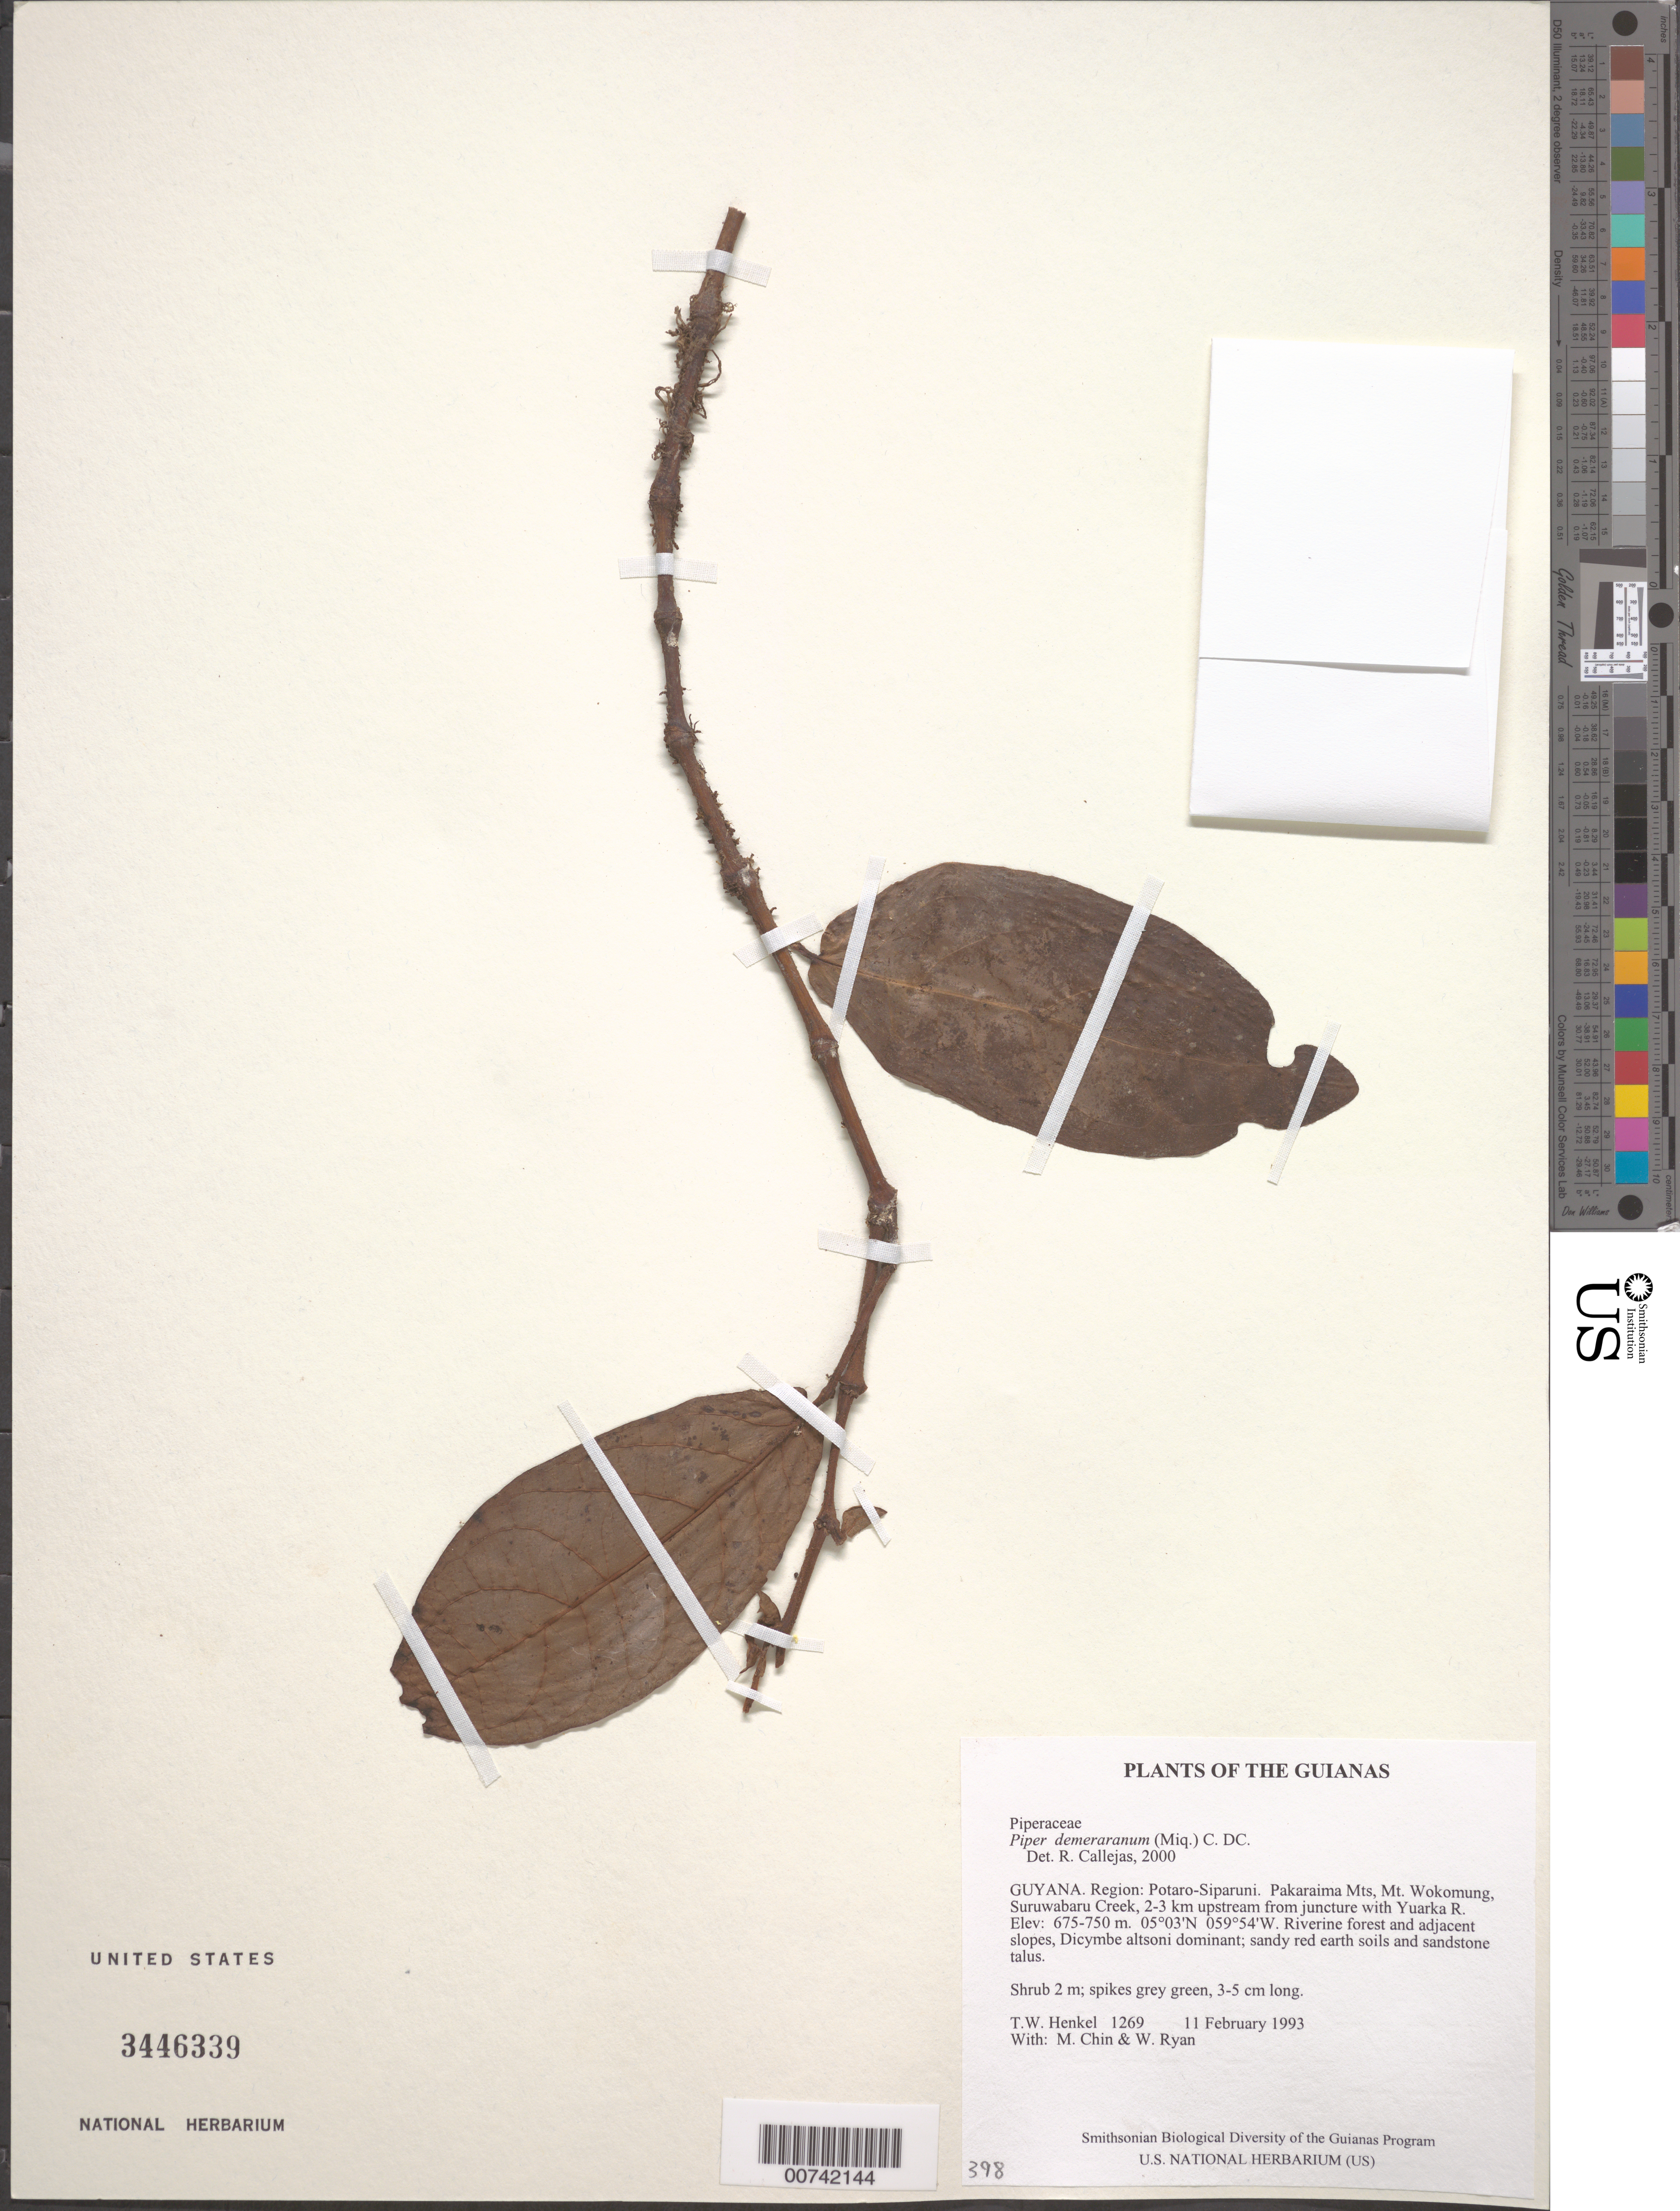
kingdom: Plantae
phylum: Tracheophyta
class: Magnoliopsida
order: Piperales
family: Piperaceae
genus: Piper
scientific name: Piper demeraranum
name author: (Miq.) C. DC.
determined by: Callejas, Ricardo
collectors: T. Henkel, M. Chin & W. Ryan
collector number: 1269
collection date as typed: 11 February 1993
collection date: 1993-02-11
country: Guyana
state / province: Potaro-Siparuni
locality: Pakaraima Mts, Mt. Wokomung, Suruwabaru Creek, 2-3 km upstream from juncture with Yuarka R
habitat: Riverine forest and adjacent slopes, Dicymbe altsoni dominant; sandy red earth soils and sandstone talus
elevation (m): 675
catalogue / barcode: US 3446339